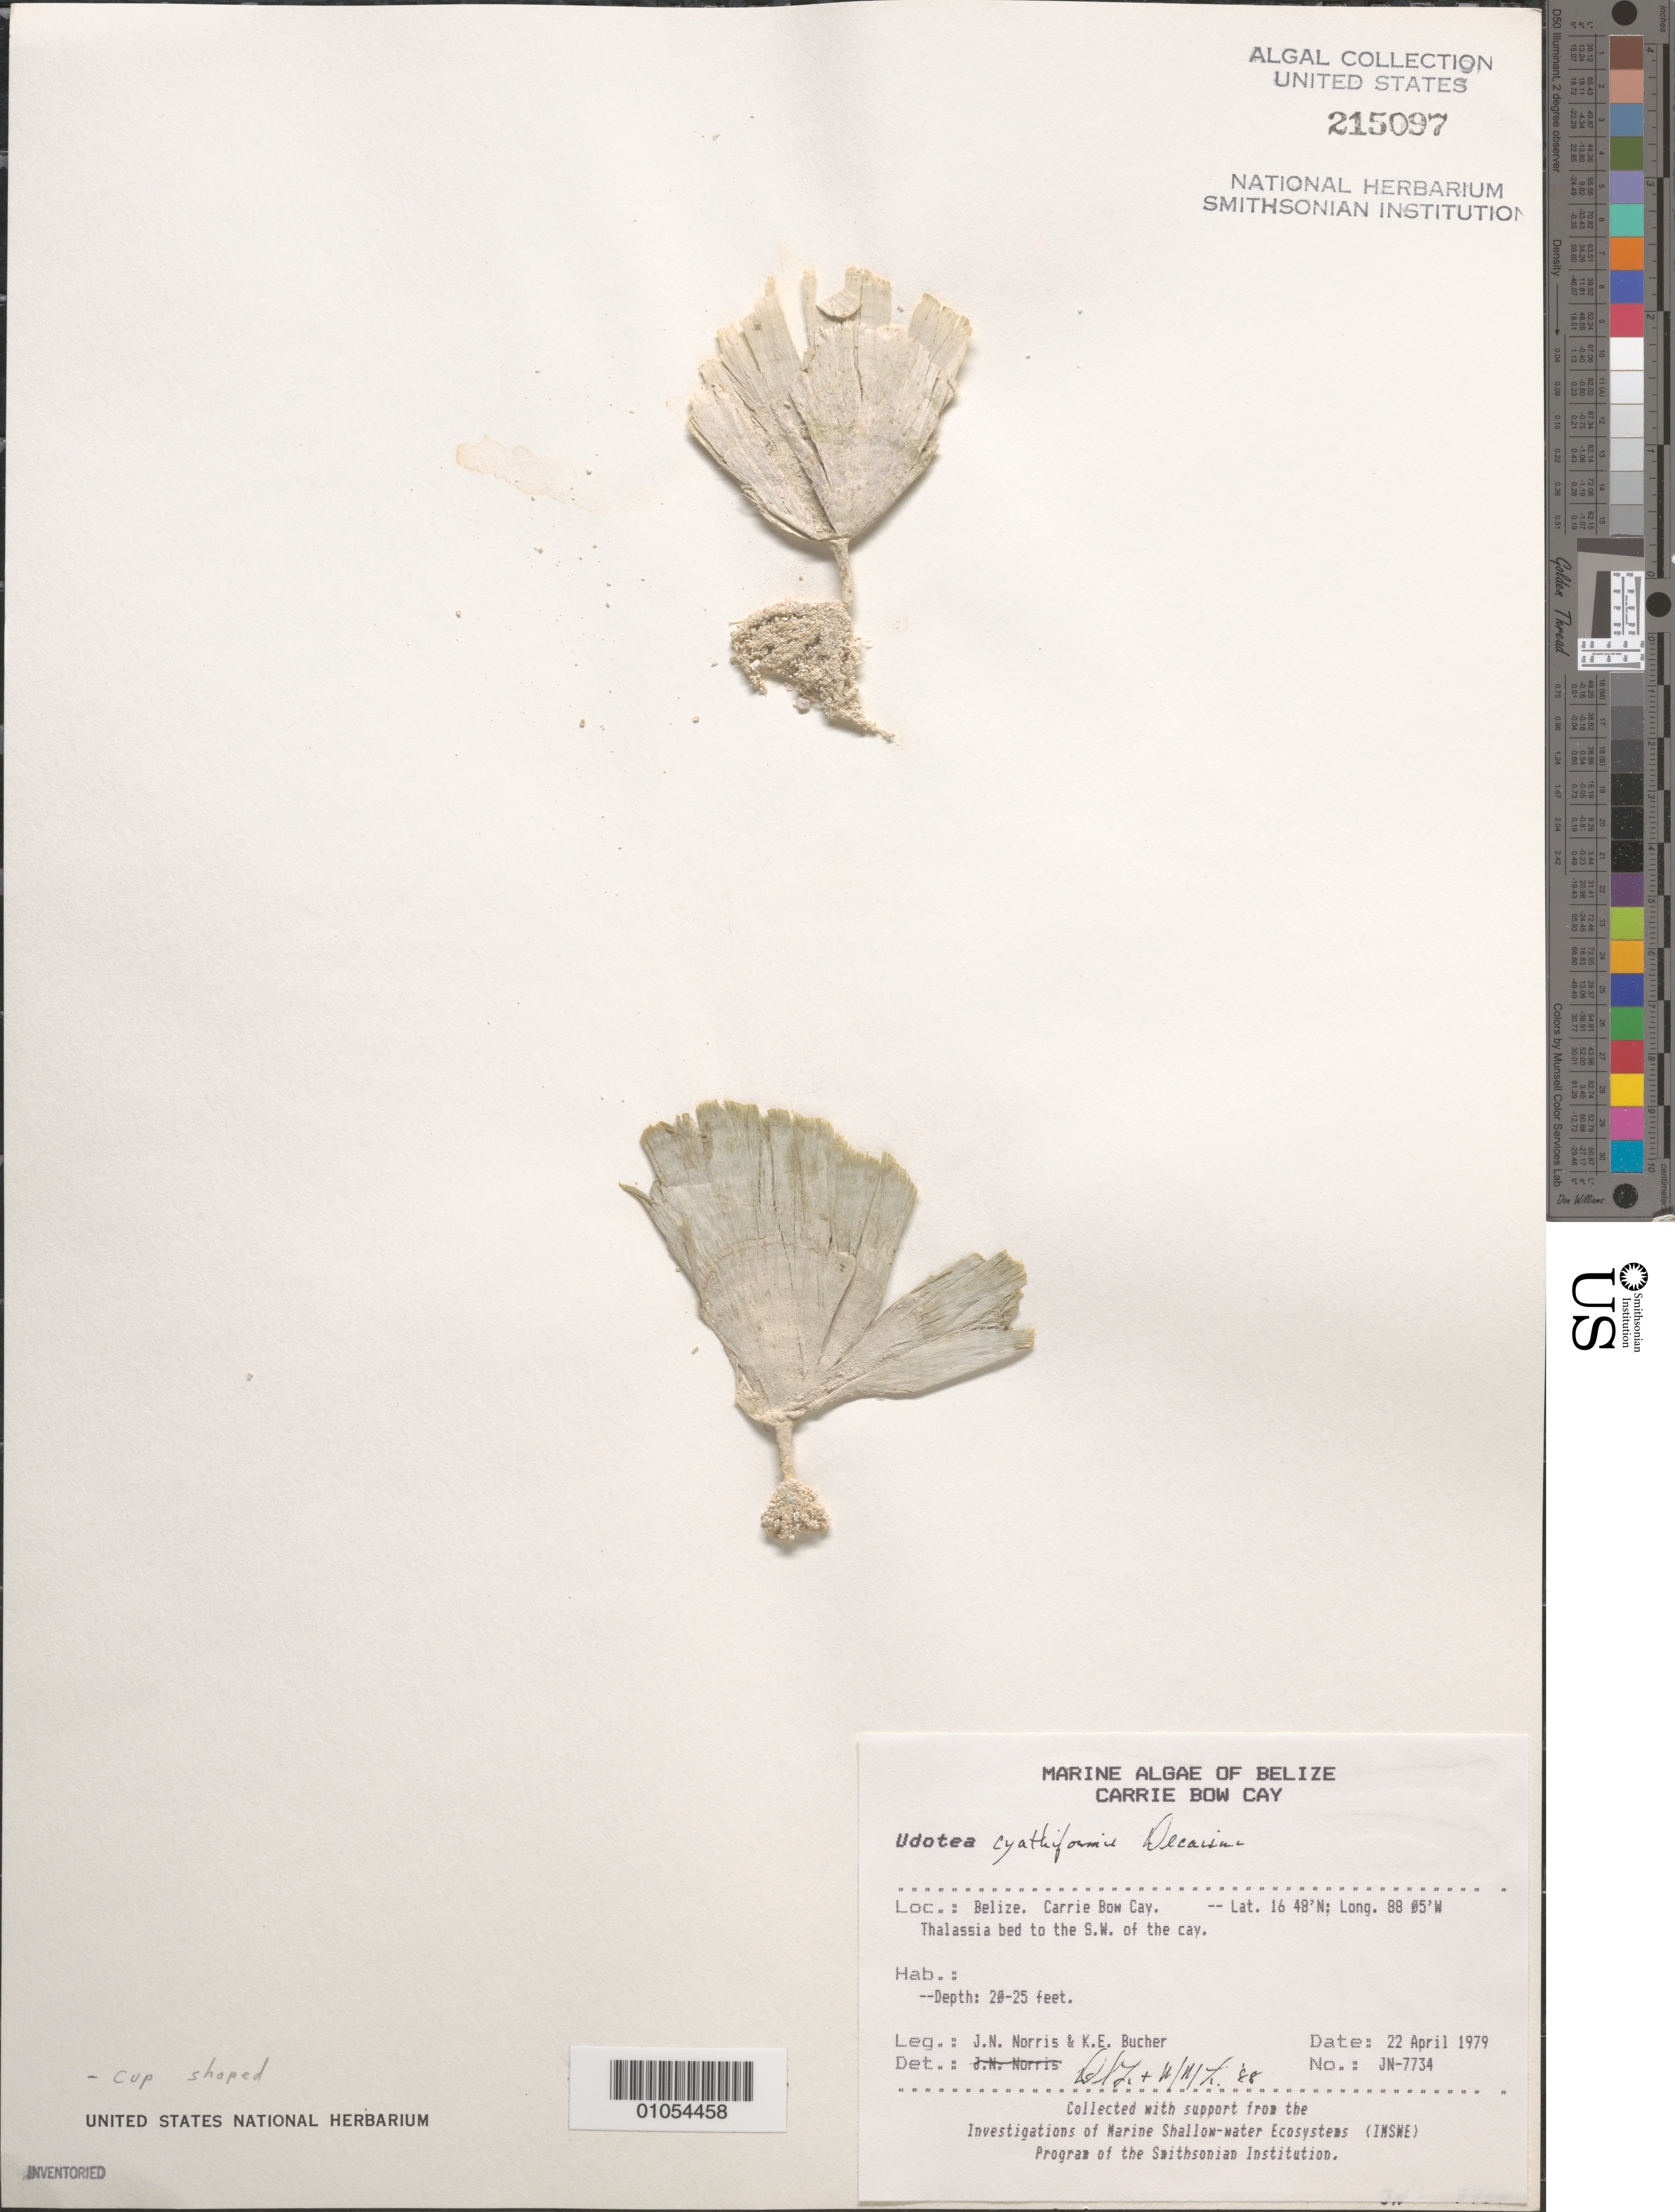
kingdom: Plantae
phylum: Chlorophyta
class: Ulvophyceae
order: Bryopsidales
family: Udoteaceae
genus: Udotea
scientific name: Udotea cyathiformis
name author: Decne.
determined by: Littler, D. S.; Littler, M. M.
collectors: J. N. Norris & K. E. Bucher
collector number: JN-7734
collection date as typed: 22 Apr 1979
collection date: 1979-04-22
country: Belize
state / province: Stann Creek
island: Carrie Bow Cay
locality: Thalassia bed southwest of the cay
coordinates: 16 48'N, 88 05'W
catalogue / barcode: US 215097